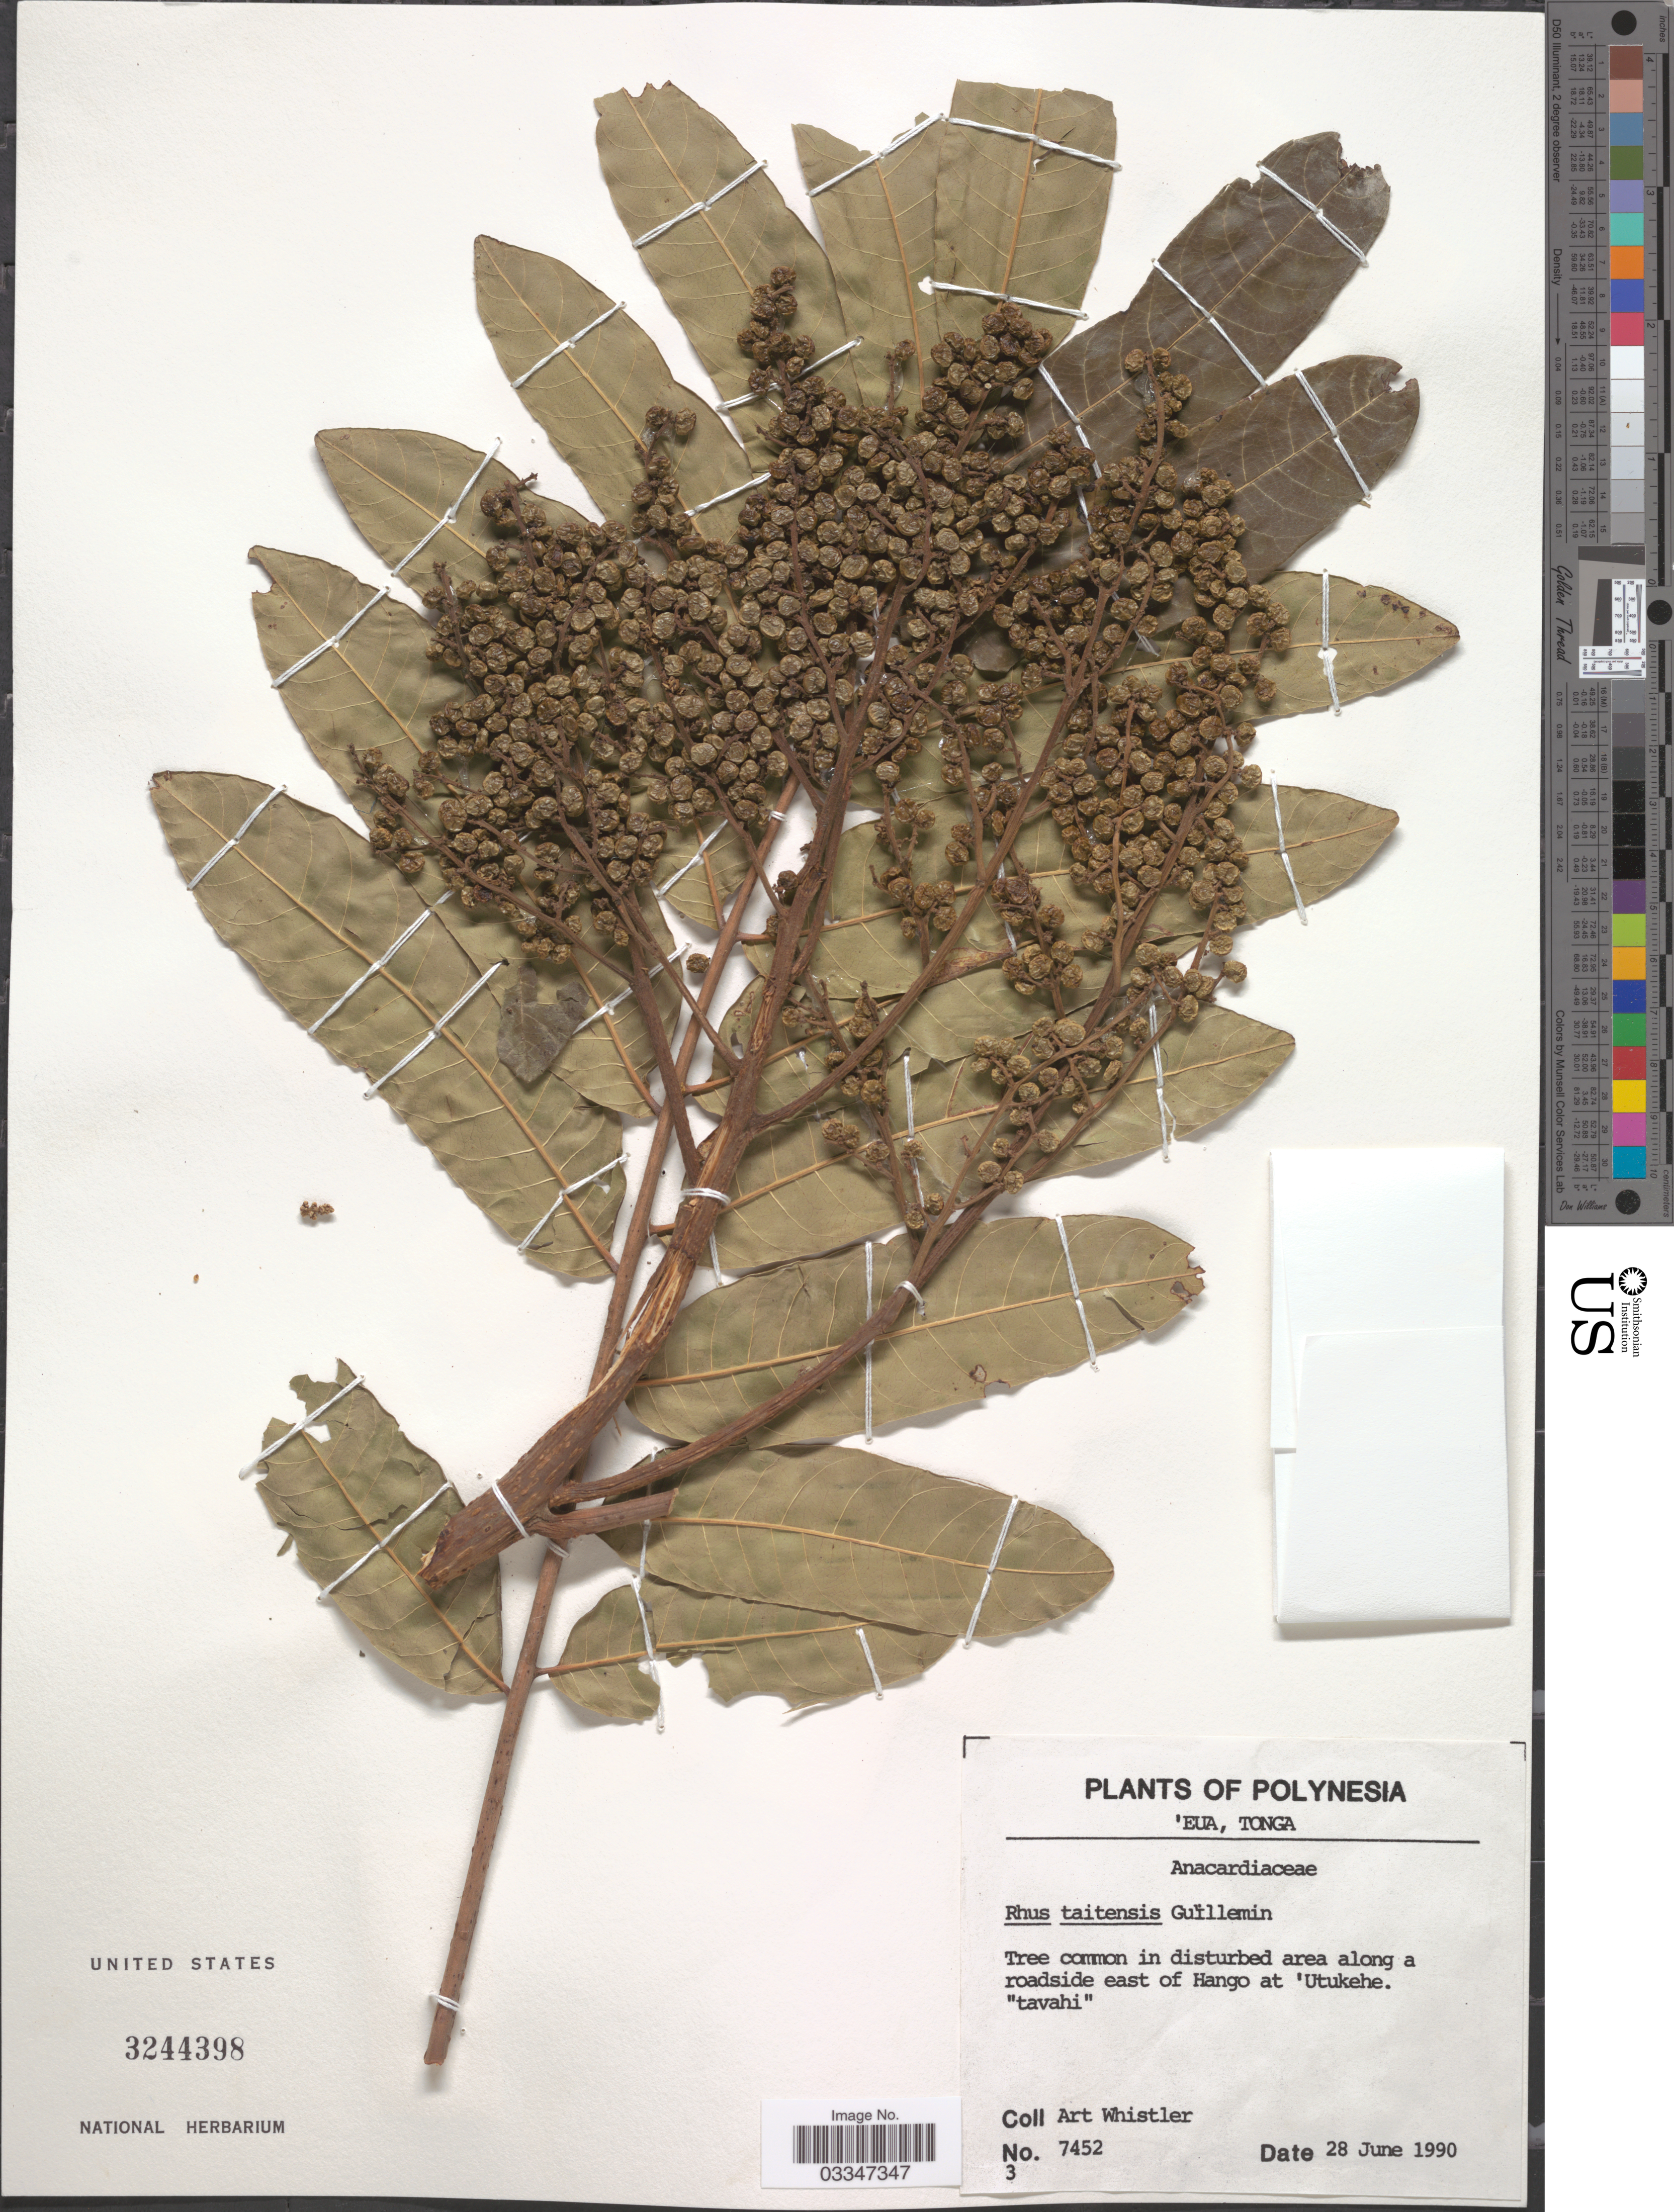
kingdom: Plantae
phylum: Tracheophyta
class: Magnoliopsida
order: Sapindales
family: Anacardiaceae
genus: Rhus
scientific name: Rhus taitensis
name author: Guill.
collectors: A. Whistler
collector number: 7452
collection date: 1990-06-28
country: Tonga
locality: Polynesia. 'Eua, Tonga. Along a roadside east of Hango at 'Utukehe. "tavahi".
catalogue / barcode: US 3244398